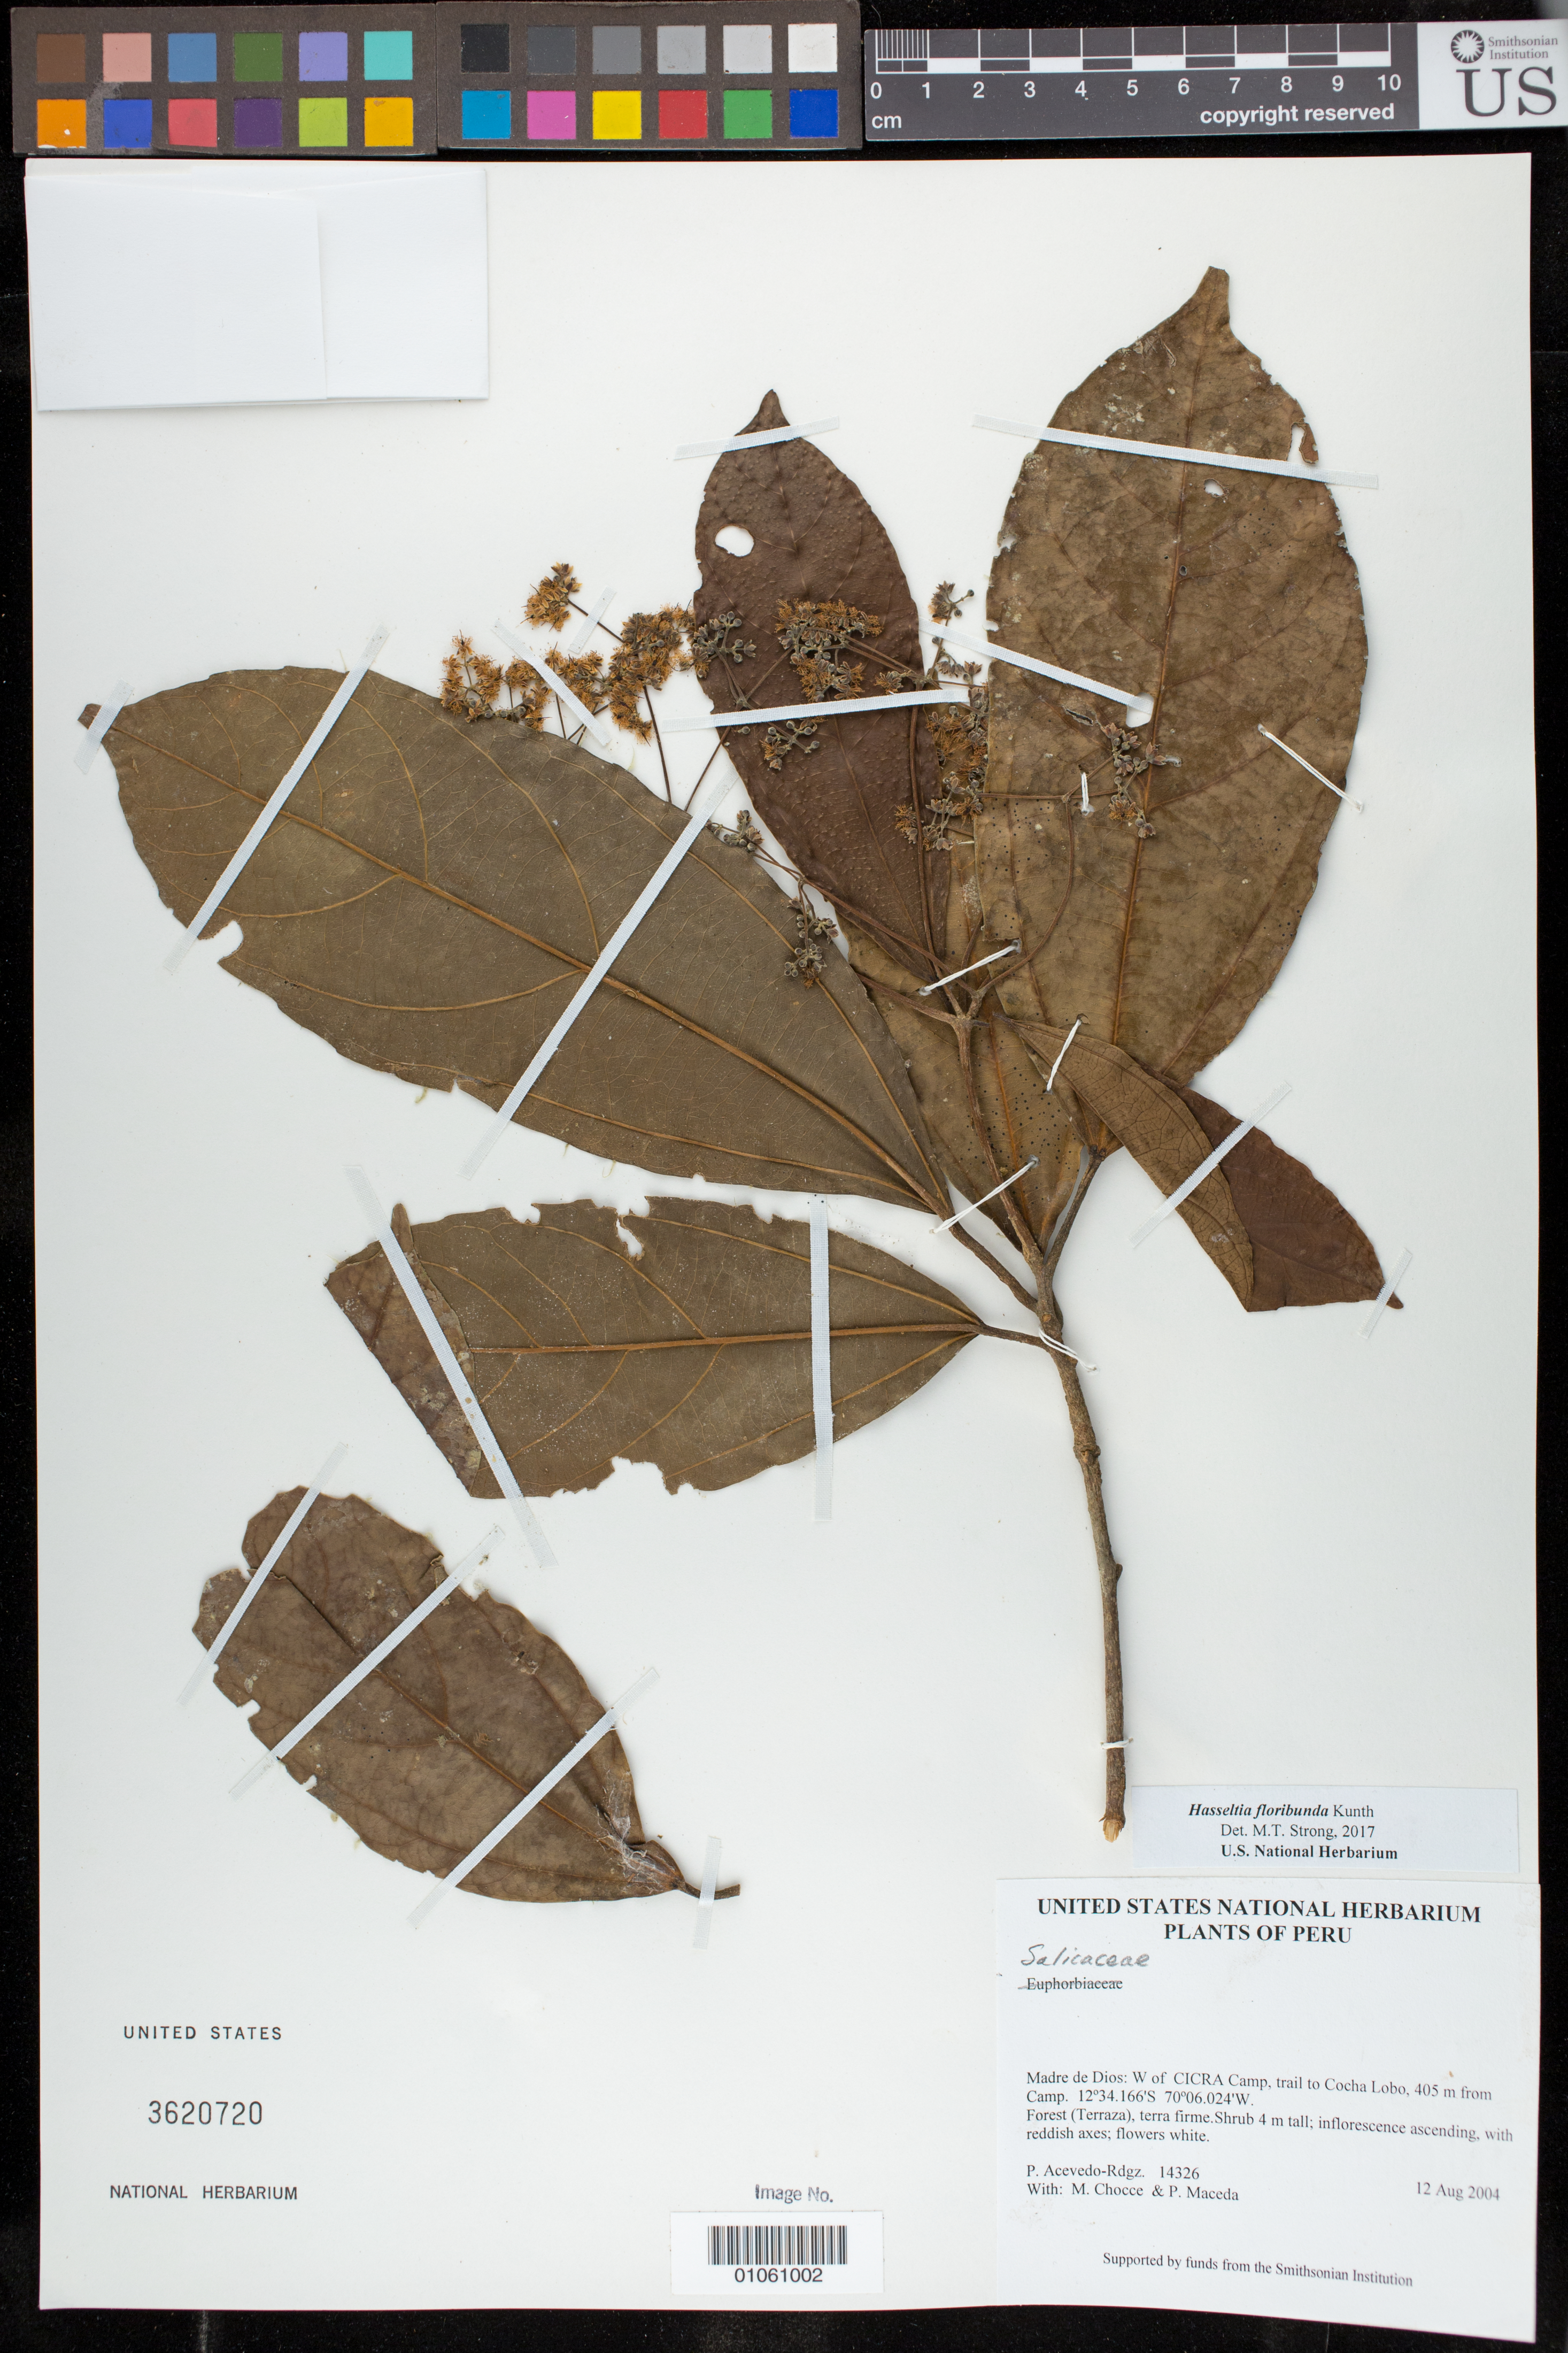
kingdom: Plantae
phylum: Tracheophyta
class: Magnoliopsida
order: Malpighiales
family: Salicaceae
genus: Hasseltia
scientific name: Hasseltia floribunda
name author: Kunth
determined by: Strong, M. T., (US), Smithsonian Institution - National Museum of Natural History (UNITED STATES)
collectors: P. Acevedo-Rodr., M. Chocce & P. Maceda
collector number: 14326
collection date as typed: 12 Aug 2004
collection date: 2004-08-12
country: Peru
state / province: Madre de Dios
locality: Madre de Dios: W of CICRA Camp, trail to Cocha Lobo, 405 m from Camp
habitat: Forest (Terraza), terra firme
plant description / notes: US, NY, MO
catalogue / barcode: US 3620720